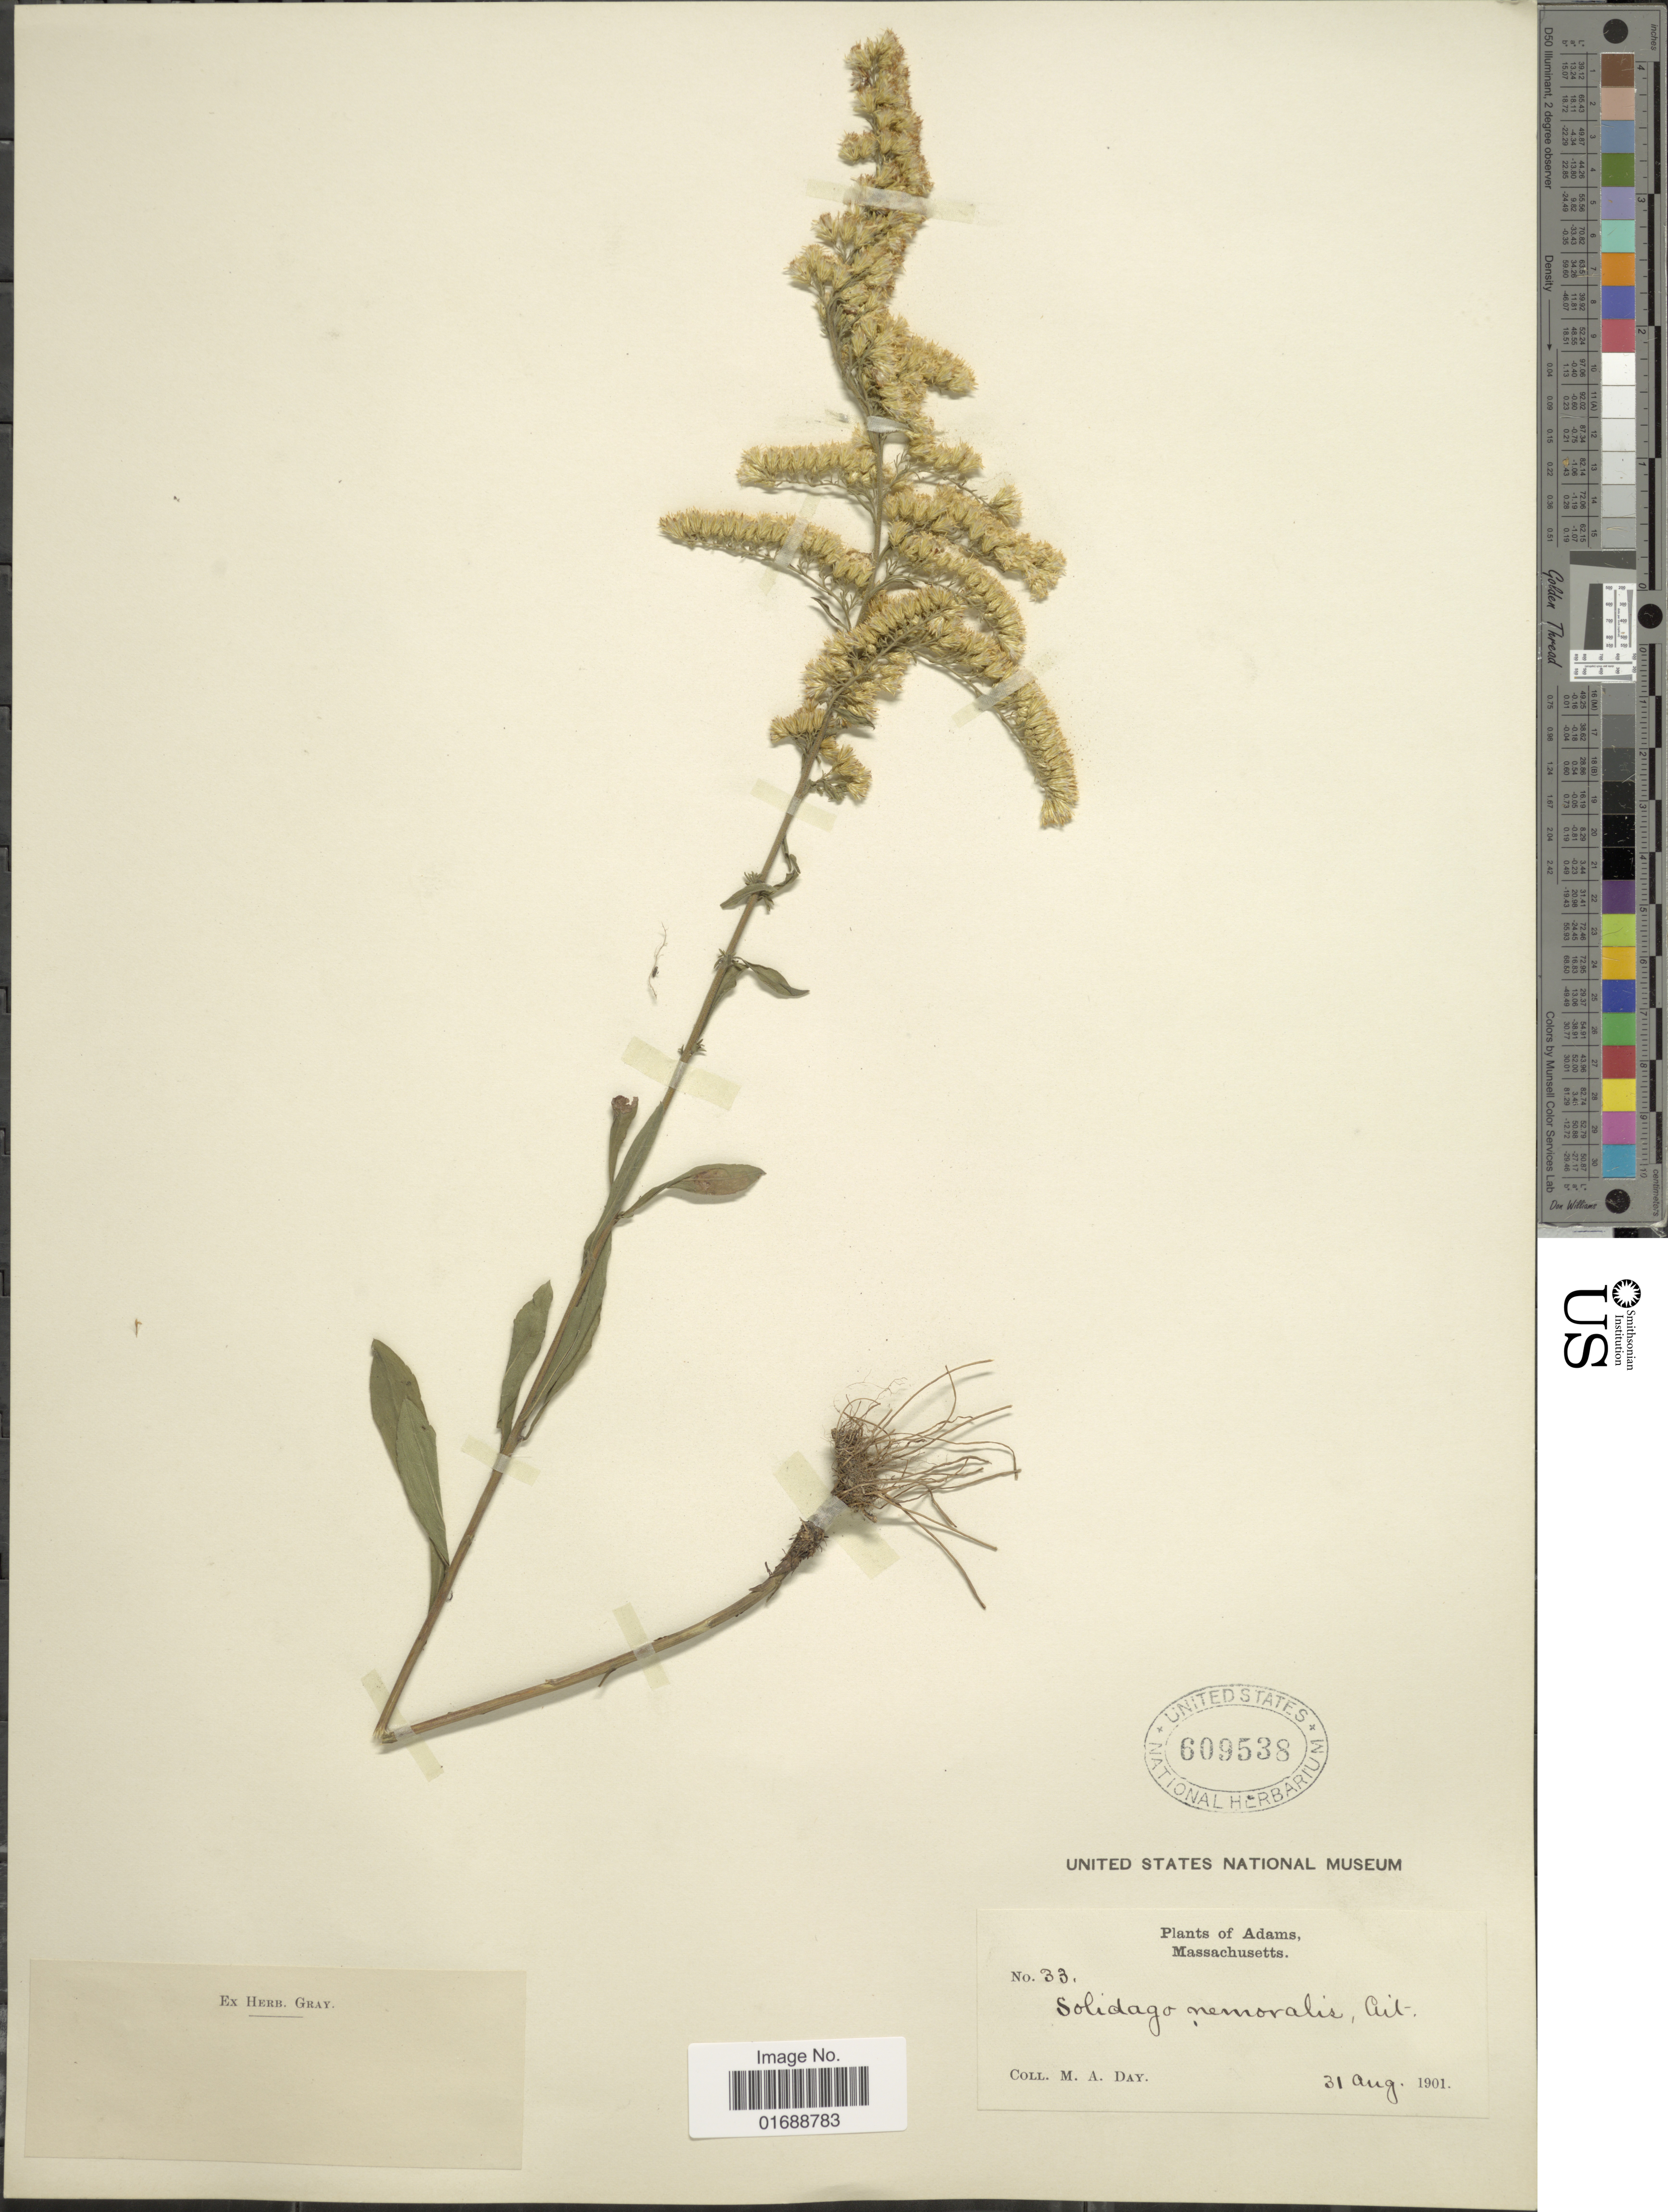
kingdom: Plantae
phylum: Tracheophyta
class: Magnoliopsida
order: Asterales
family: Asteraceae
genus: Solidago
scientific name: Solidago nemoralis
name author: Aiton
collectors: M. Day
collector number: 33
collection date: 1901-08-31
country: United States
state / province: Massachusetts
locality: Adams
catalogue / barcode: US 609538